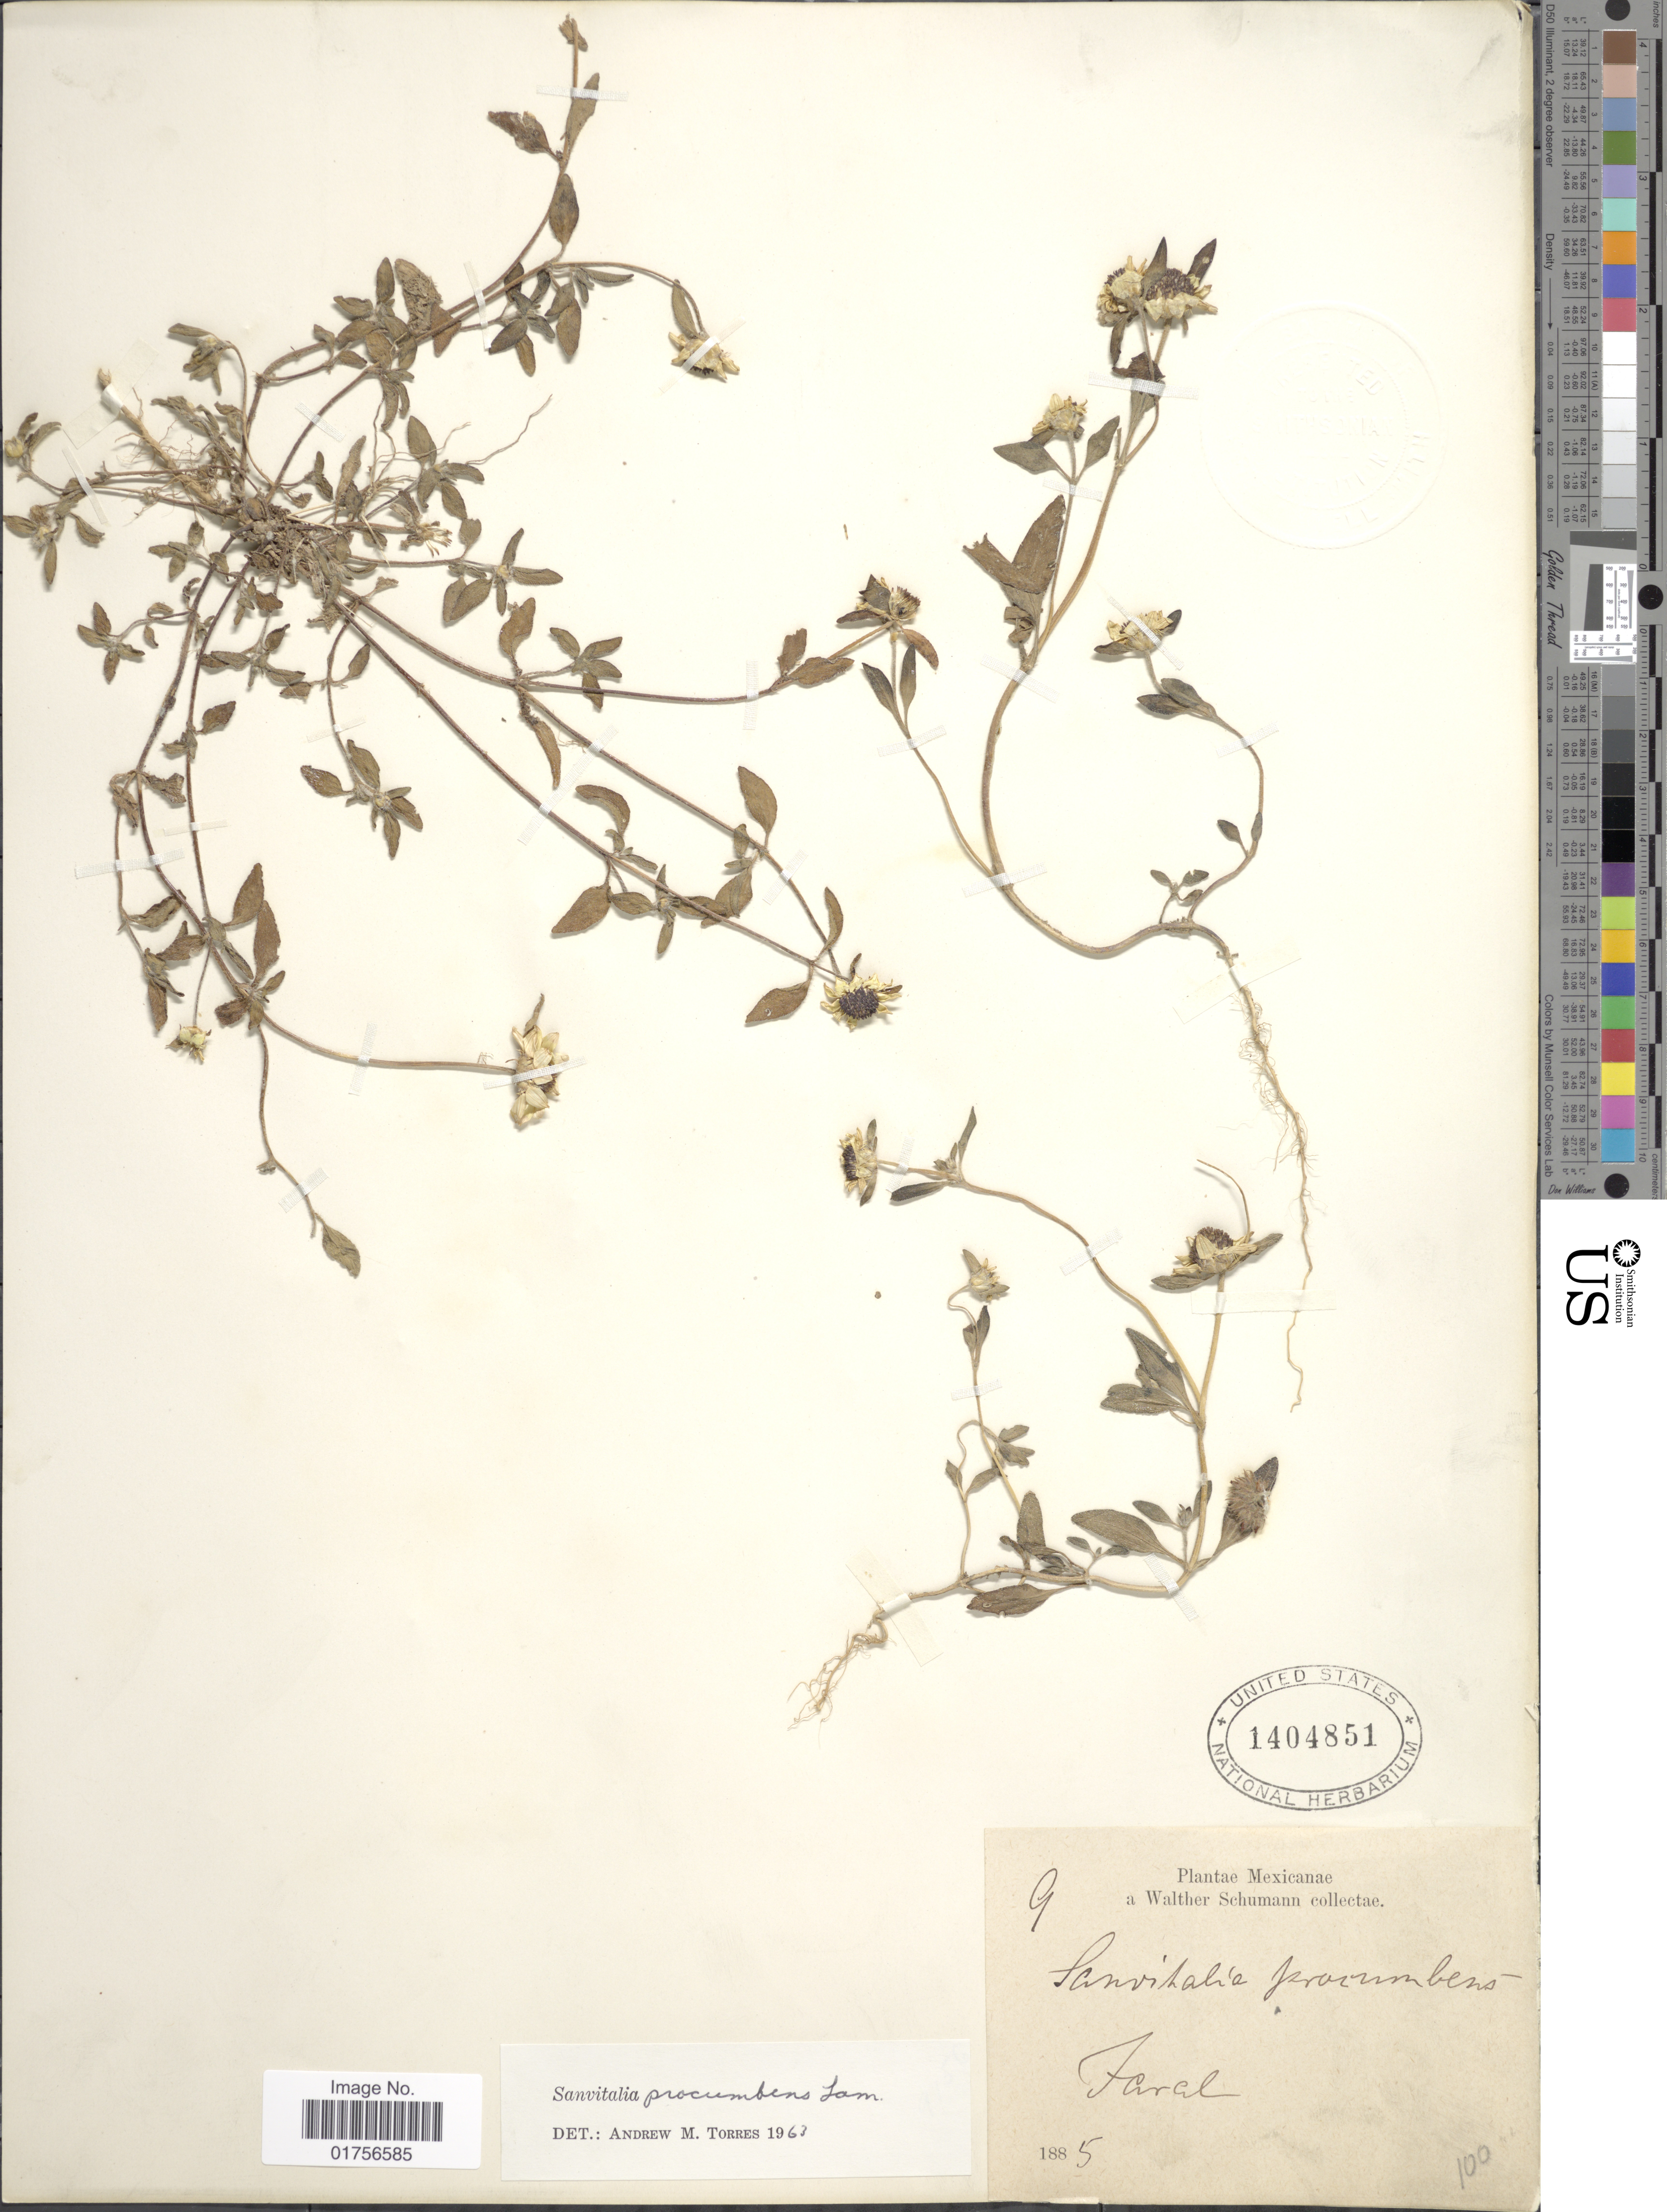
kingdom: Plantae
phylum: Tracheophyta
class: Magnoliopsida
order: Asterales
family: Asteraceae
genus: Sanvitalia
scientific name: Sanvitalia procumbens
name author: Lam.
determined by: Skibicki, Samuel V.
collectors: W. Schumann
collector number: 9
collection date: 1885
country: Mexico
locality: Faral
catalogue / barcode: US 1404851